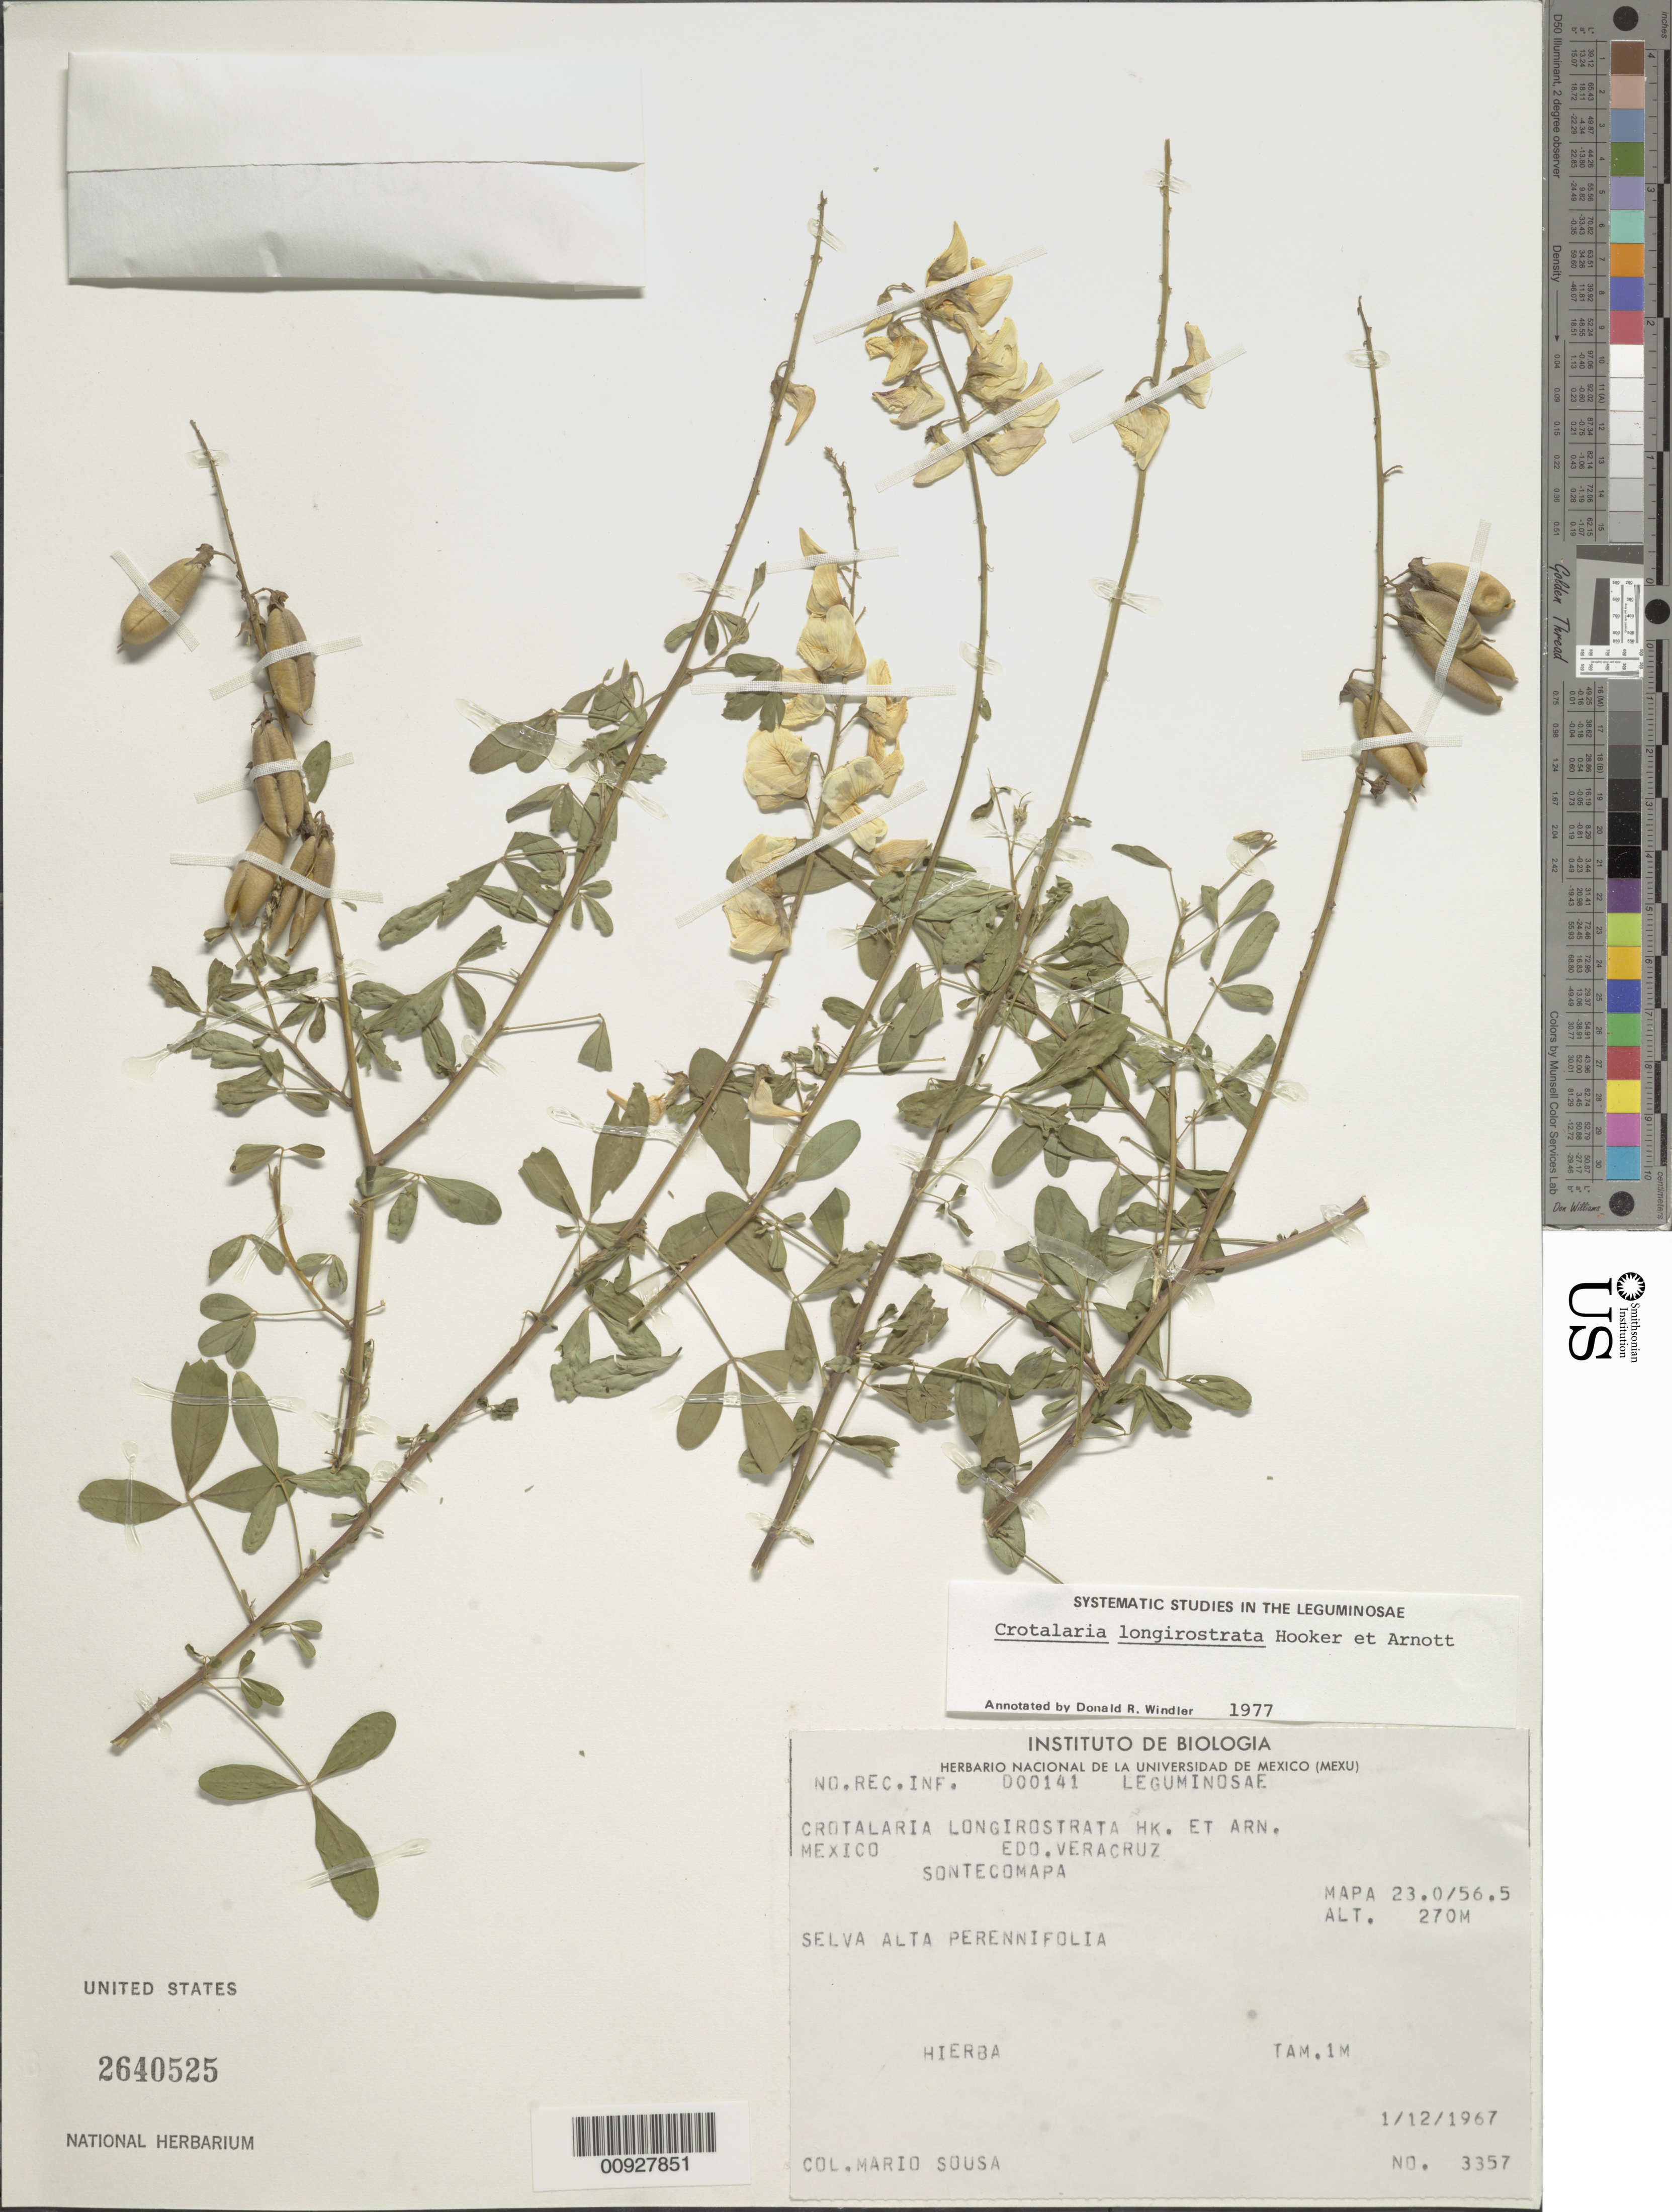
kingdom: Plantae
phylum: Tracheophyta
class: Magnoliopsida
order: Fabales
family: Fabaceae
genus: Crotalaria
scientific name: Crotalaria longirostrata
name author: Hook. & Arn.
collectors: M. Sousa S.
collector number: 3357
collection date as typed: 12 Jan 1967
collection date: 1967-01-12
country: Mexico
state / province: Veracruz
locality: Edo. Veracruz: Sontecomapa. Mapa 23.0 56.5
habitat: Selva alta perennifolia.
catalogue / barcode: US 2640525